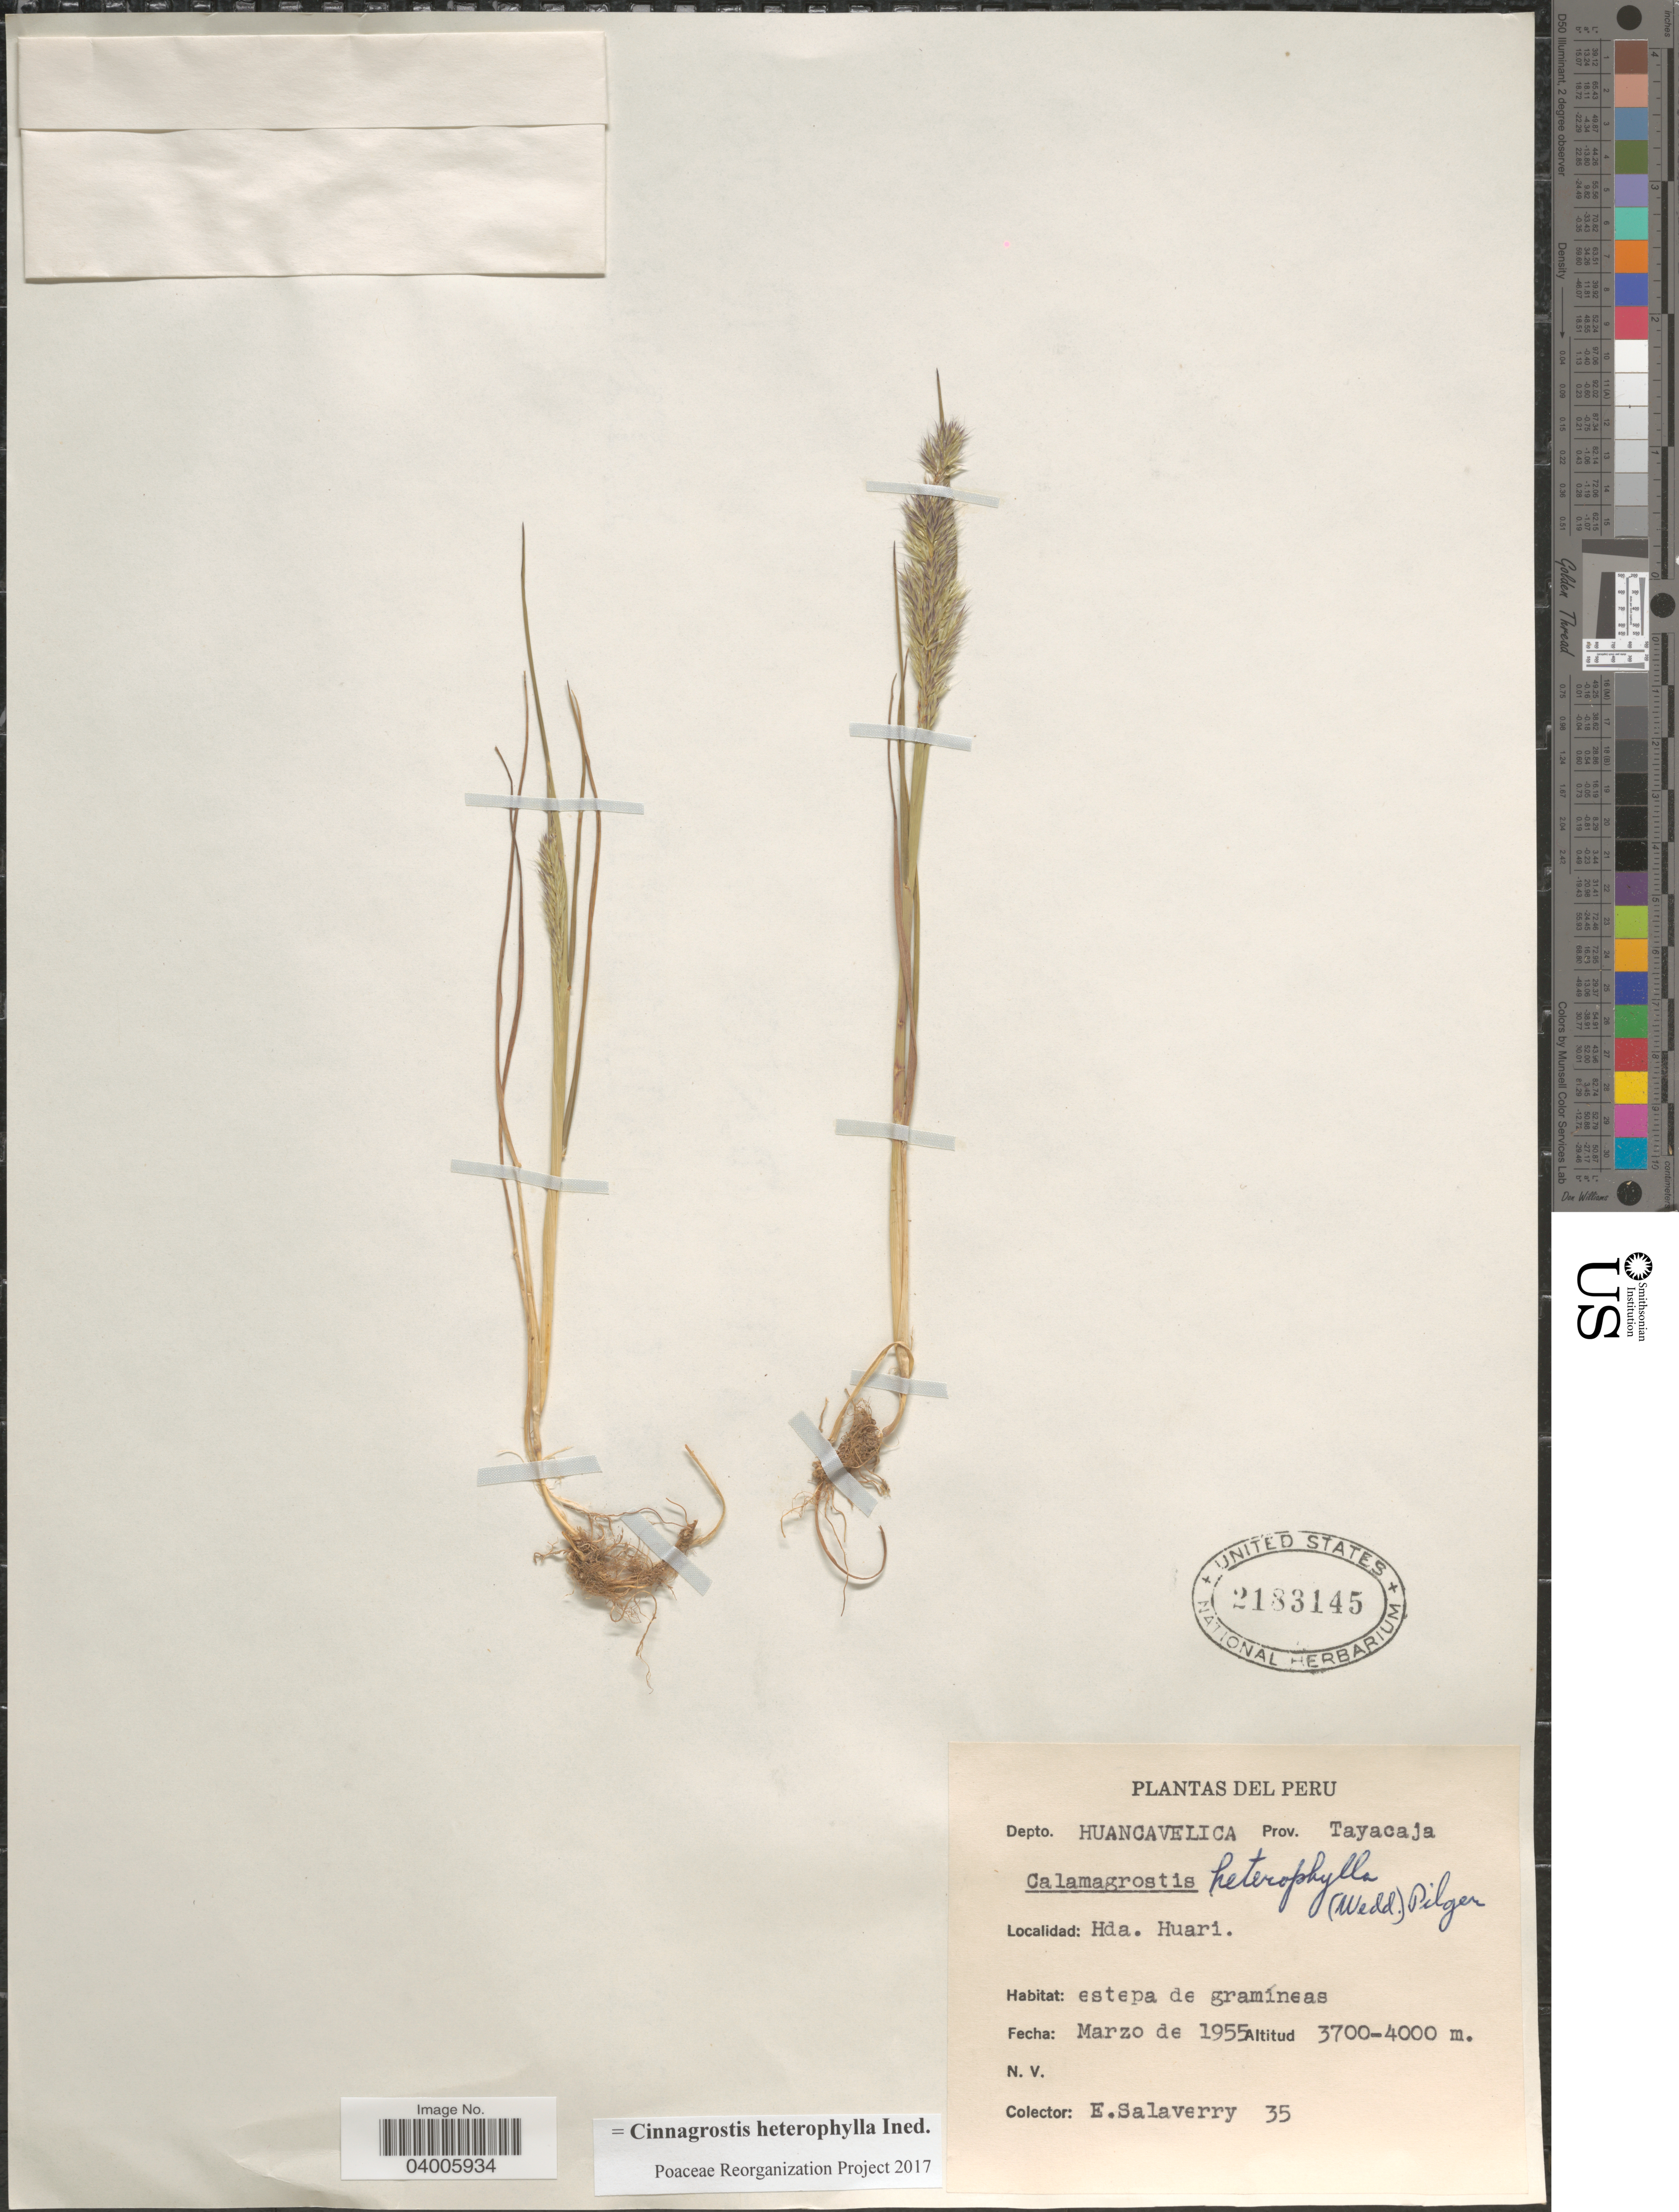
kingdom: Plantae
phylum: Tracheophyta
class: Liliopsida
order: Poales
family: Poaceae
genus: Cinnagrostis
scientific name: Cinnagrostis heterophylla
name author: (Wedd.) P.M. Peterson et al.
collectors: E. Salaverry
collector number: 35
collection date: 1955-03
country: Peru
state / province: Huancavelica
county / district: Tayacaja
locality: Depto. Huancavelica. Prov. Tayacaja. Hda. Huari.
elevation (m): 3700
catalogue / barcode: US 2183145